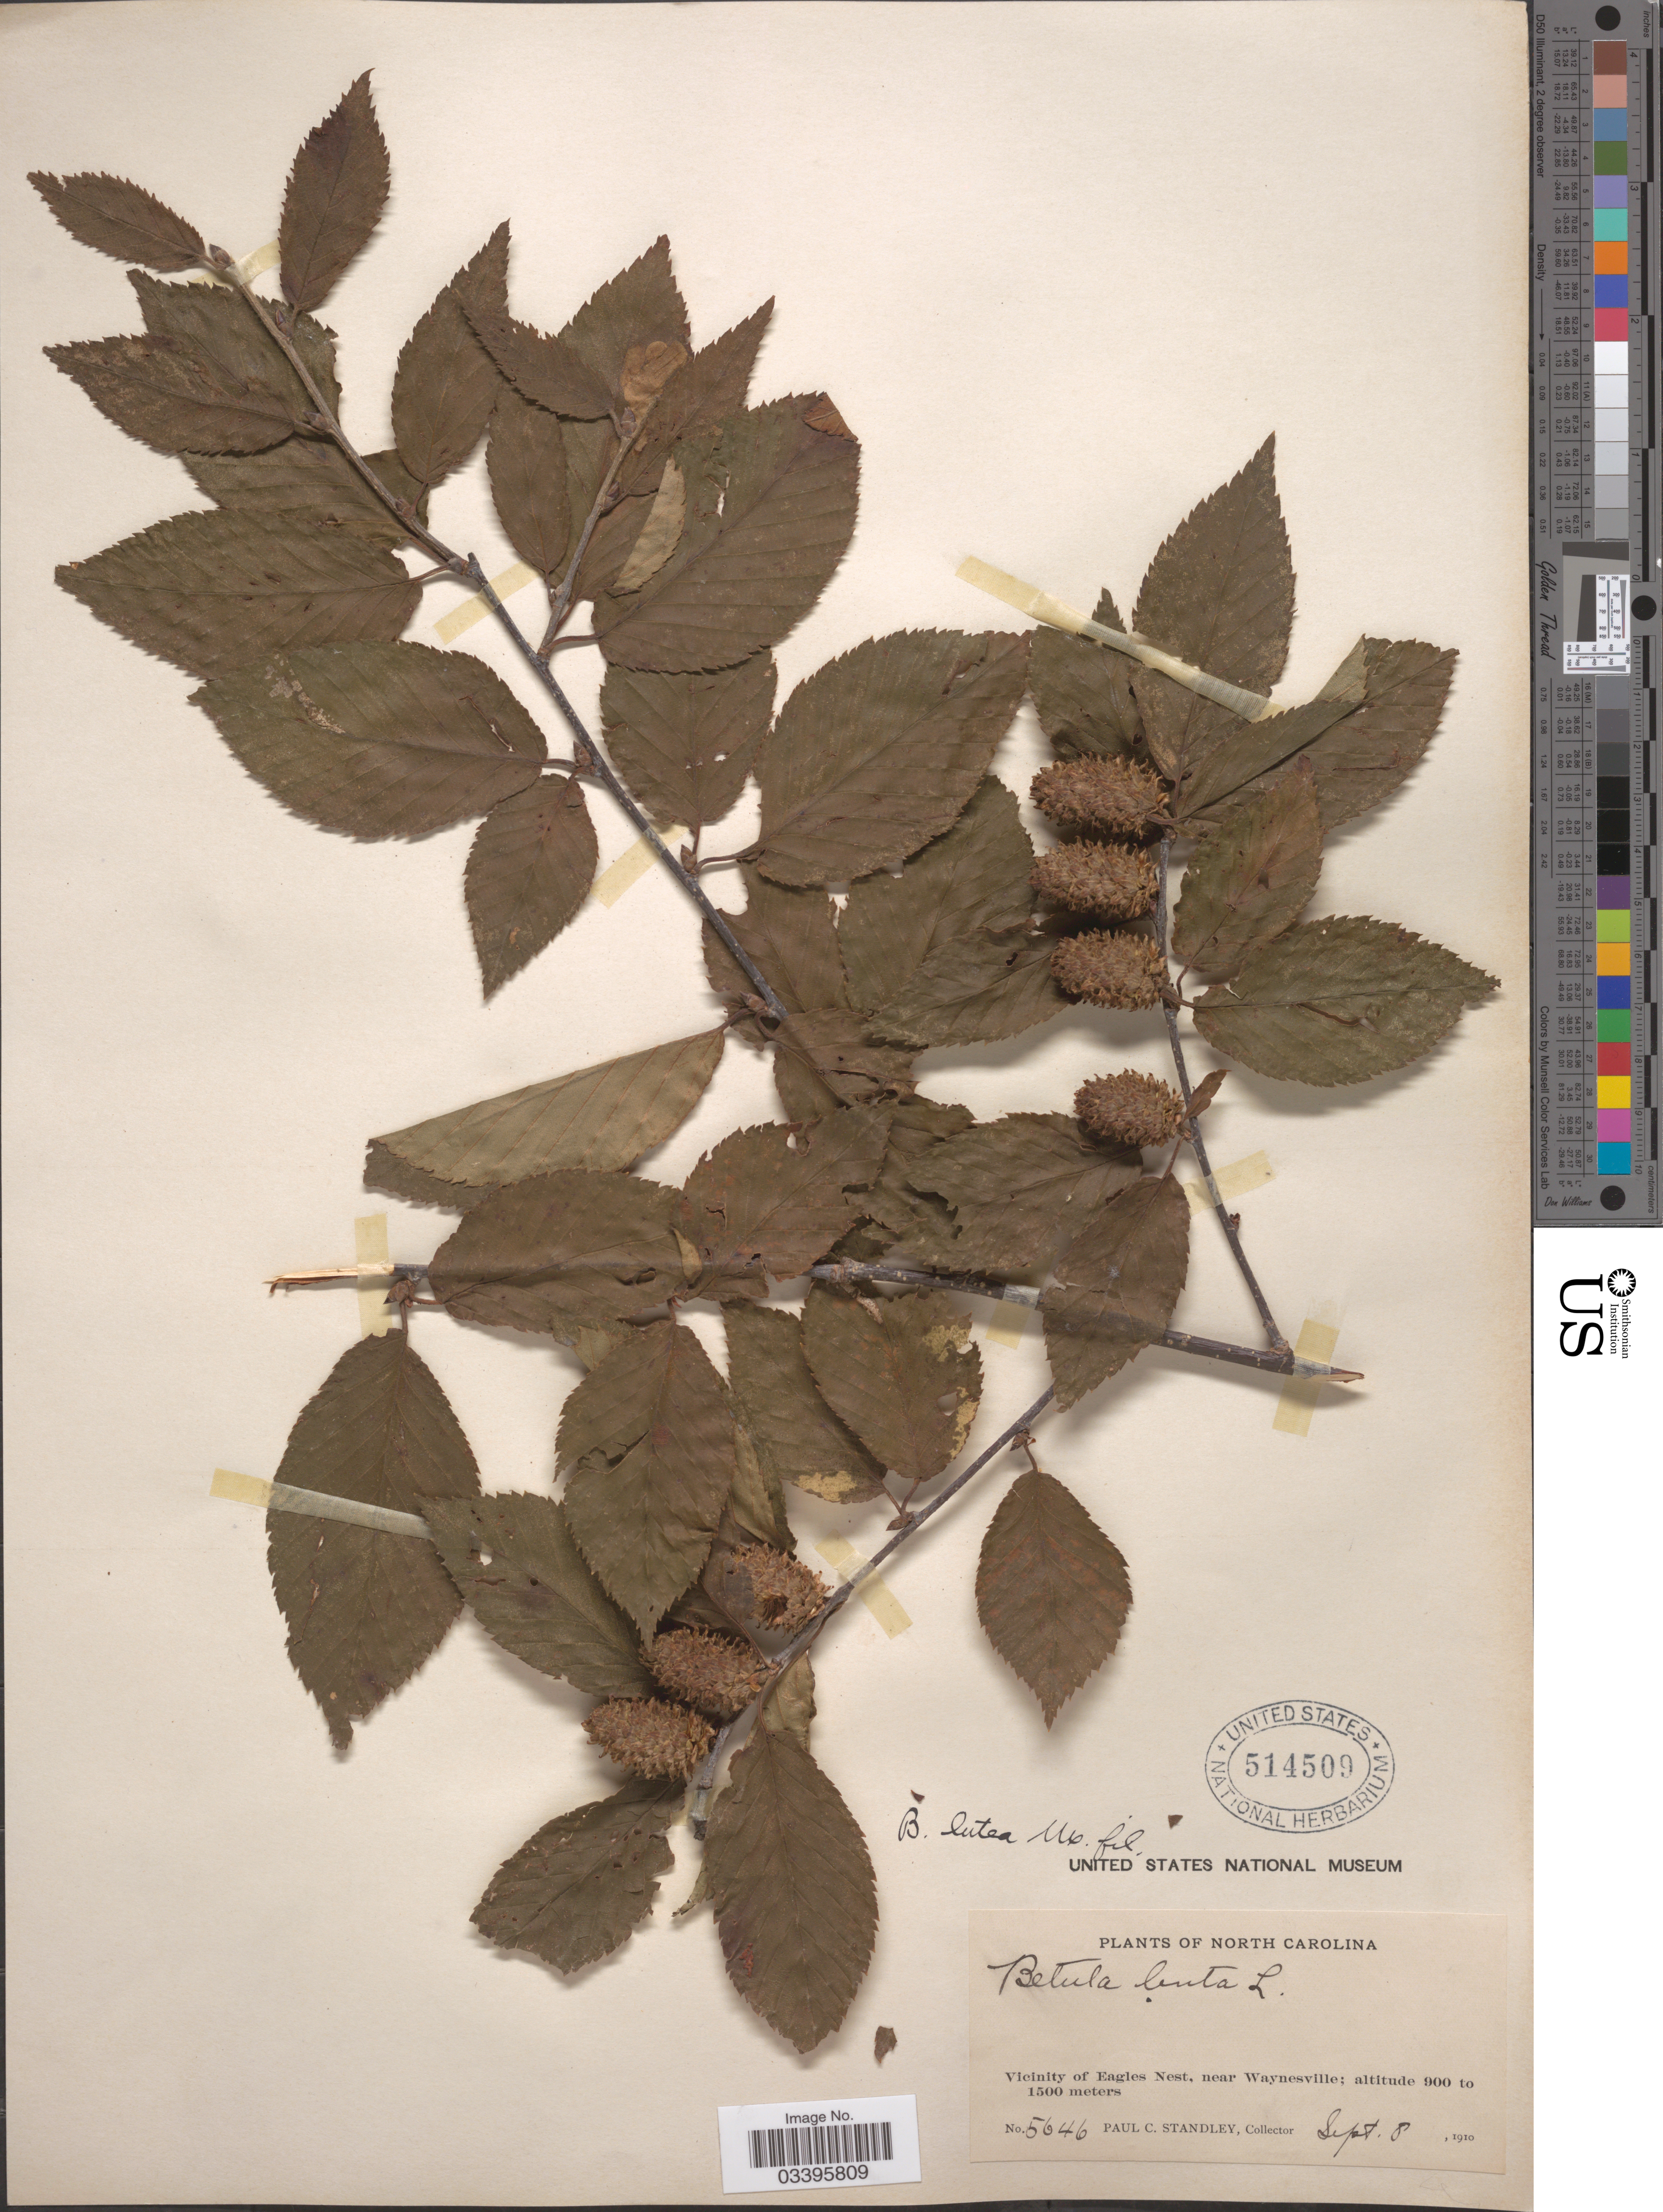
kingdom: Plantae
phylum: Tracheophyta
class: Magnoliopsida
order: Fagales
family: Betulaceae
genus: Betula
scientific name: Betula lutea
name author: F. Michx.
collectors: P. C. Standley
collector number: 5646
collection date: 1910-09-08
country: United States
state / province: North Carolina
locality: Vicinity of Eagles Nest, near Waynesville.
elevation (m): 900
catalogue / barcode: US 514509